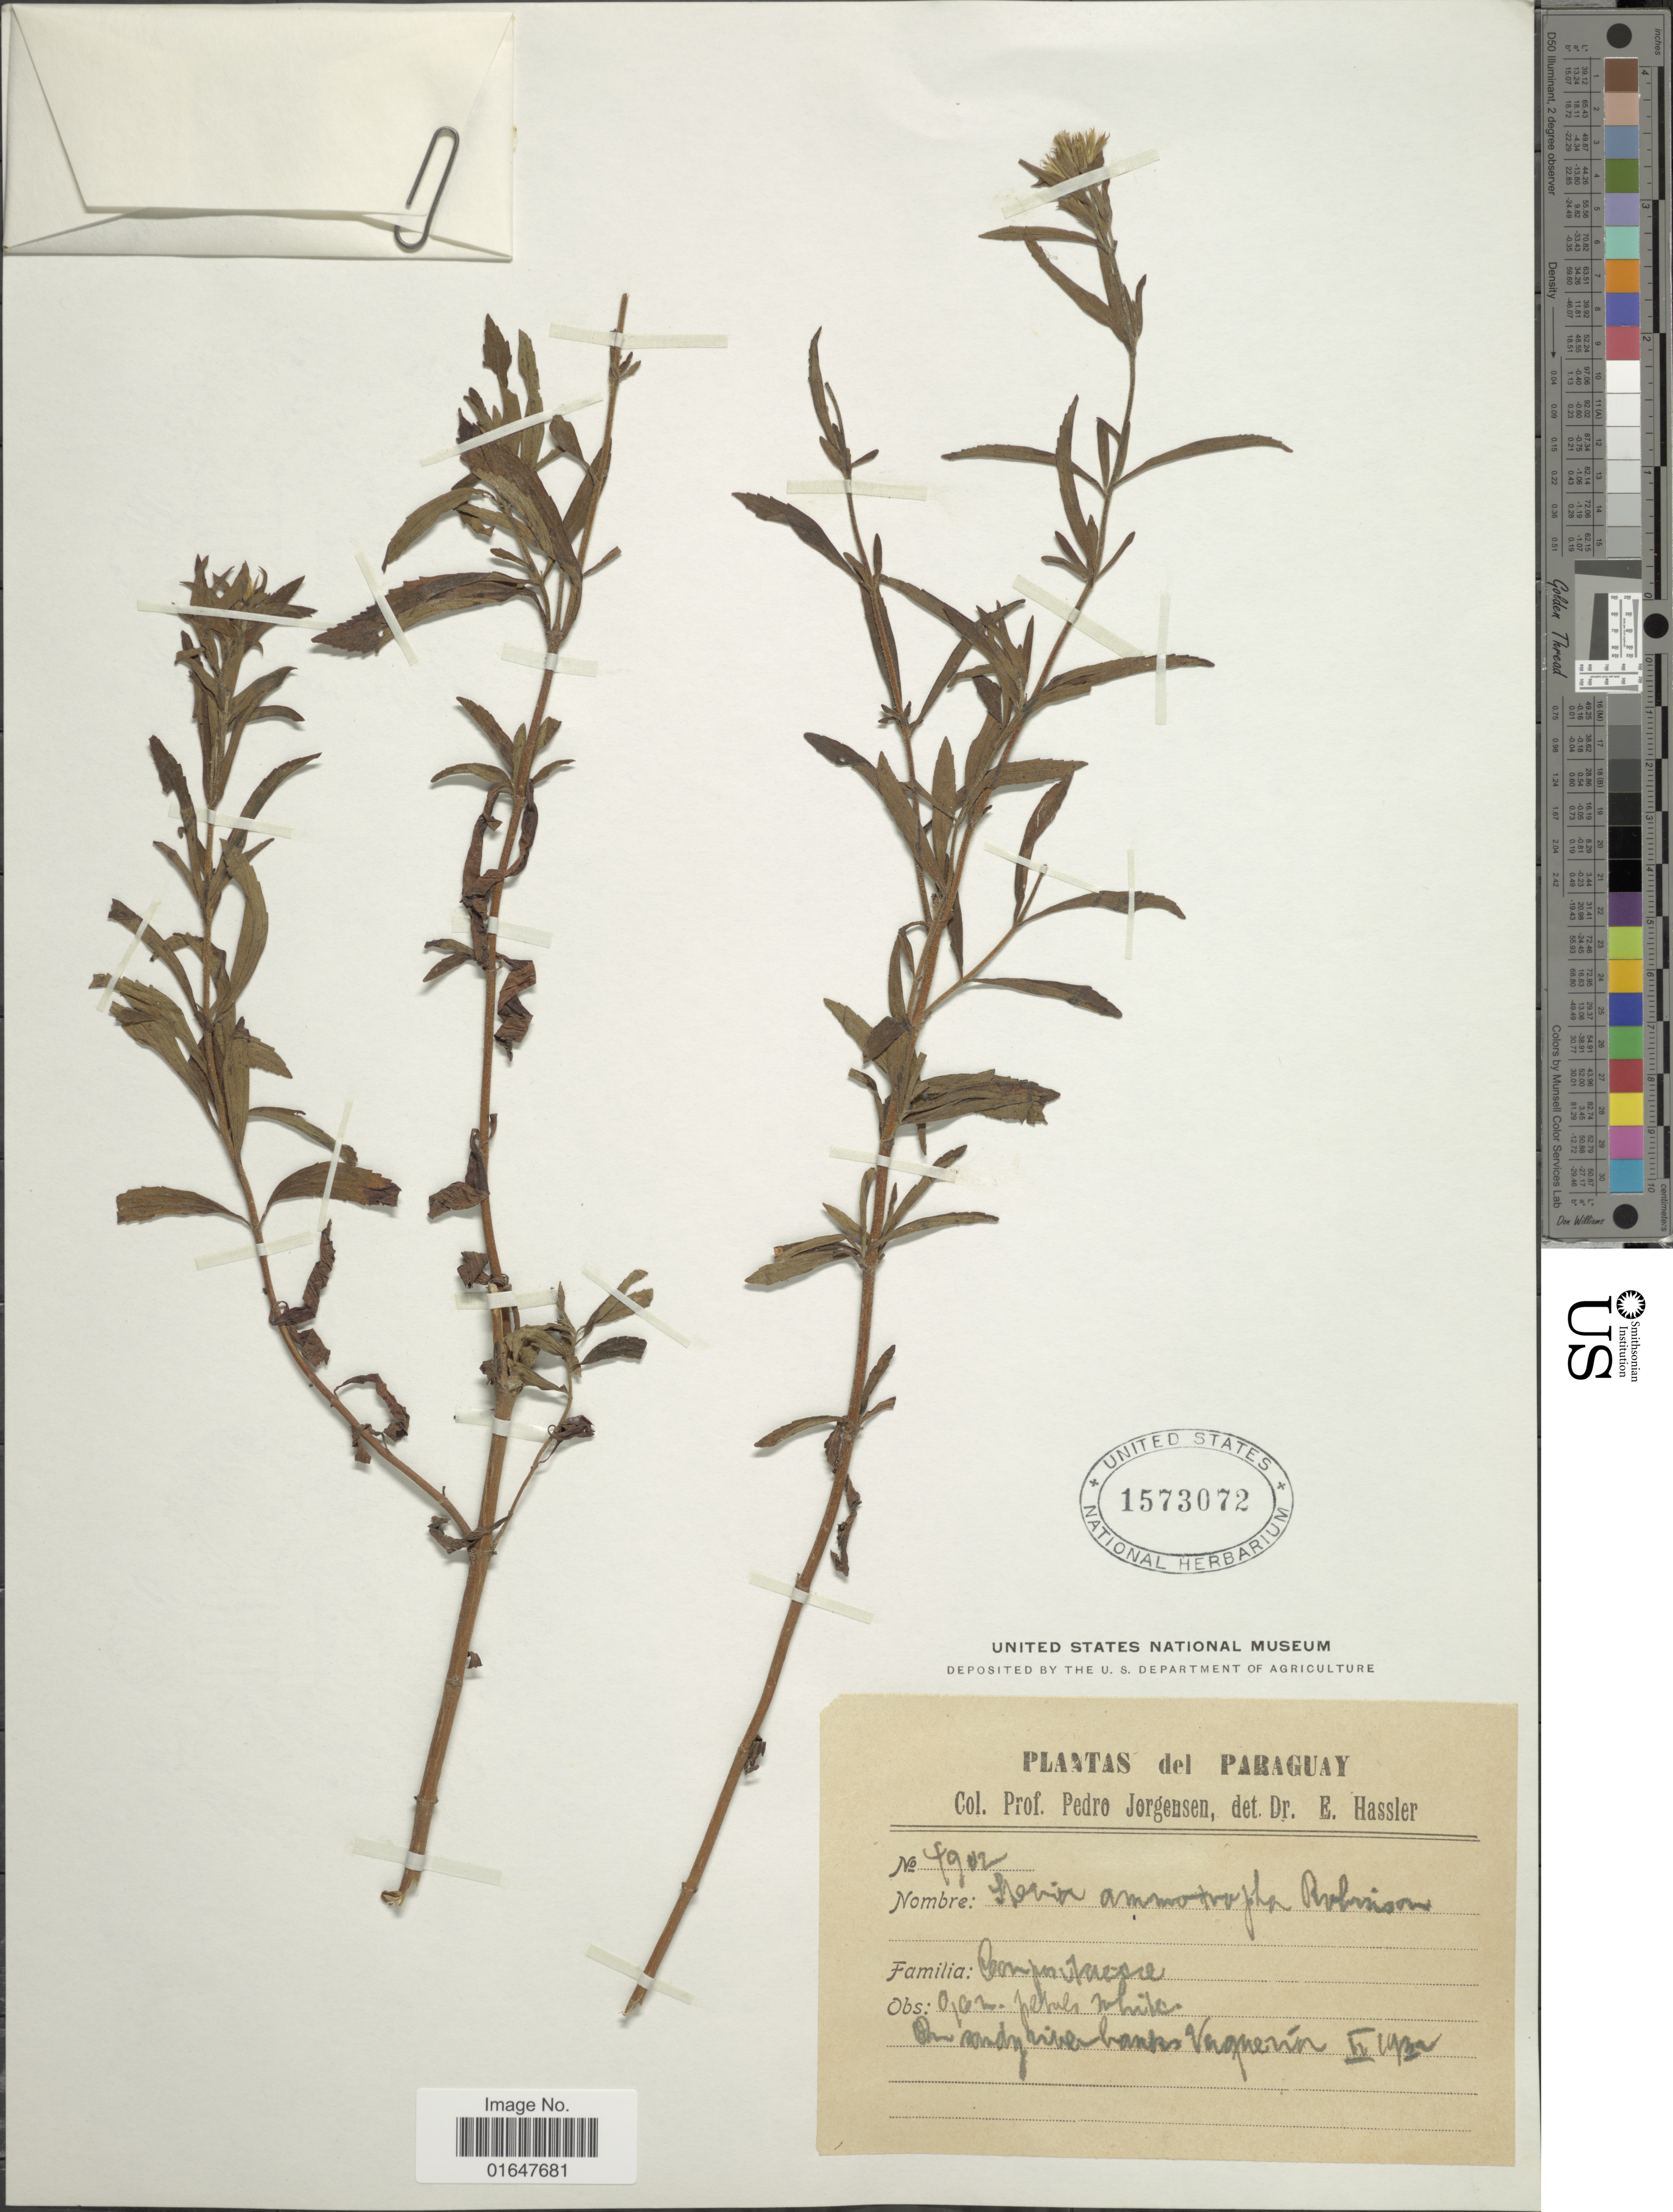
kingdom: Plantae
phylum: Tracheophyta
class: Magnoliopsida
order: Asterales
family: Asteraceae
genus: Stevia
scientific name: Stevia ammotropha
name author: B.L. Rob.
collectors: P. Jörgensen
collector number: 7902*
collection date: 1932-02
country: Paraguay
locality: On sandy river banks Vaqueria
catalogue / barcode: US 1573072